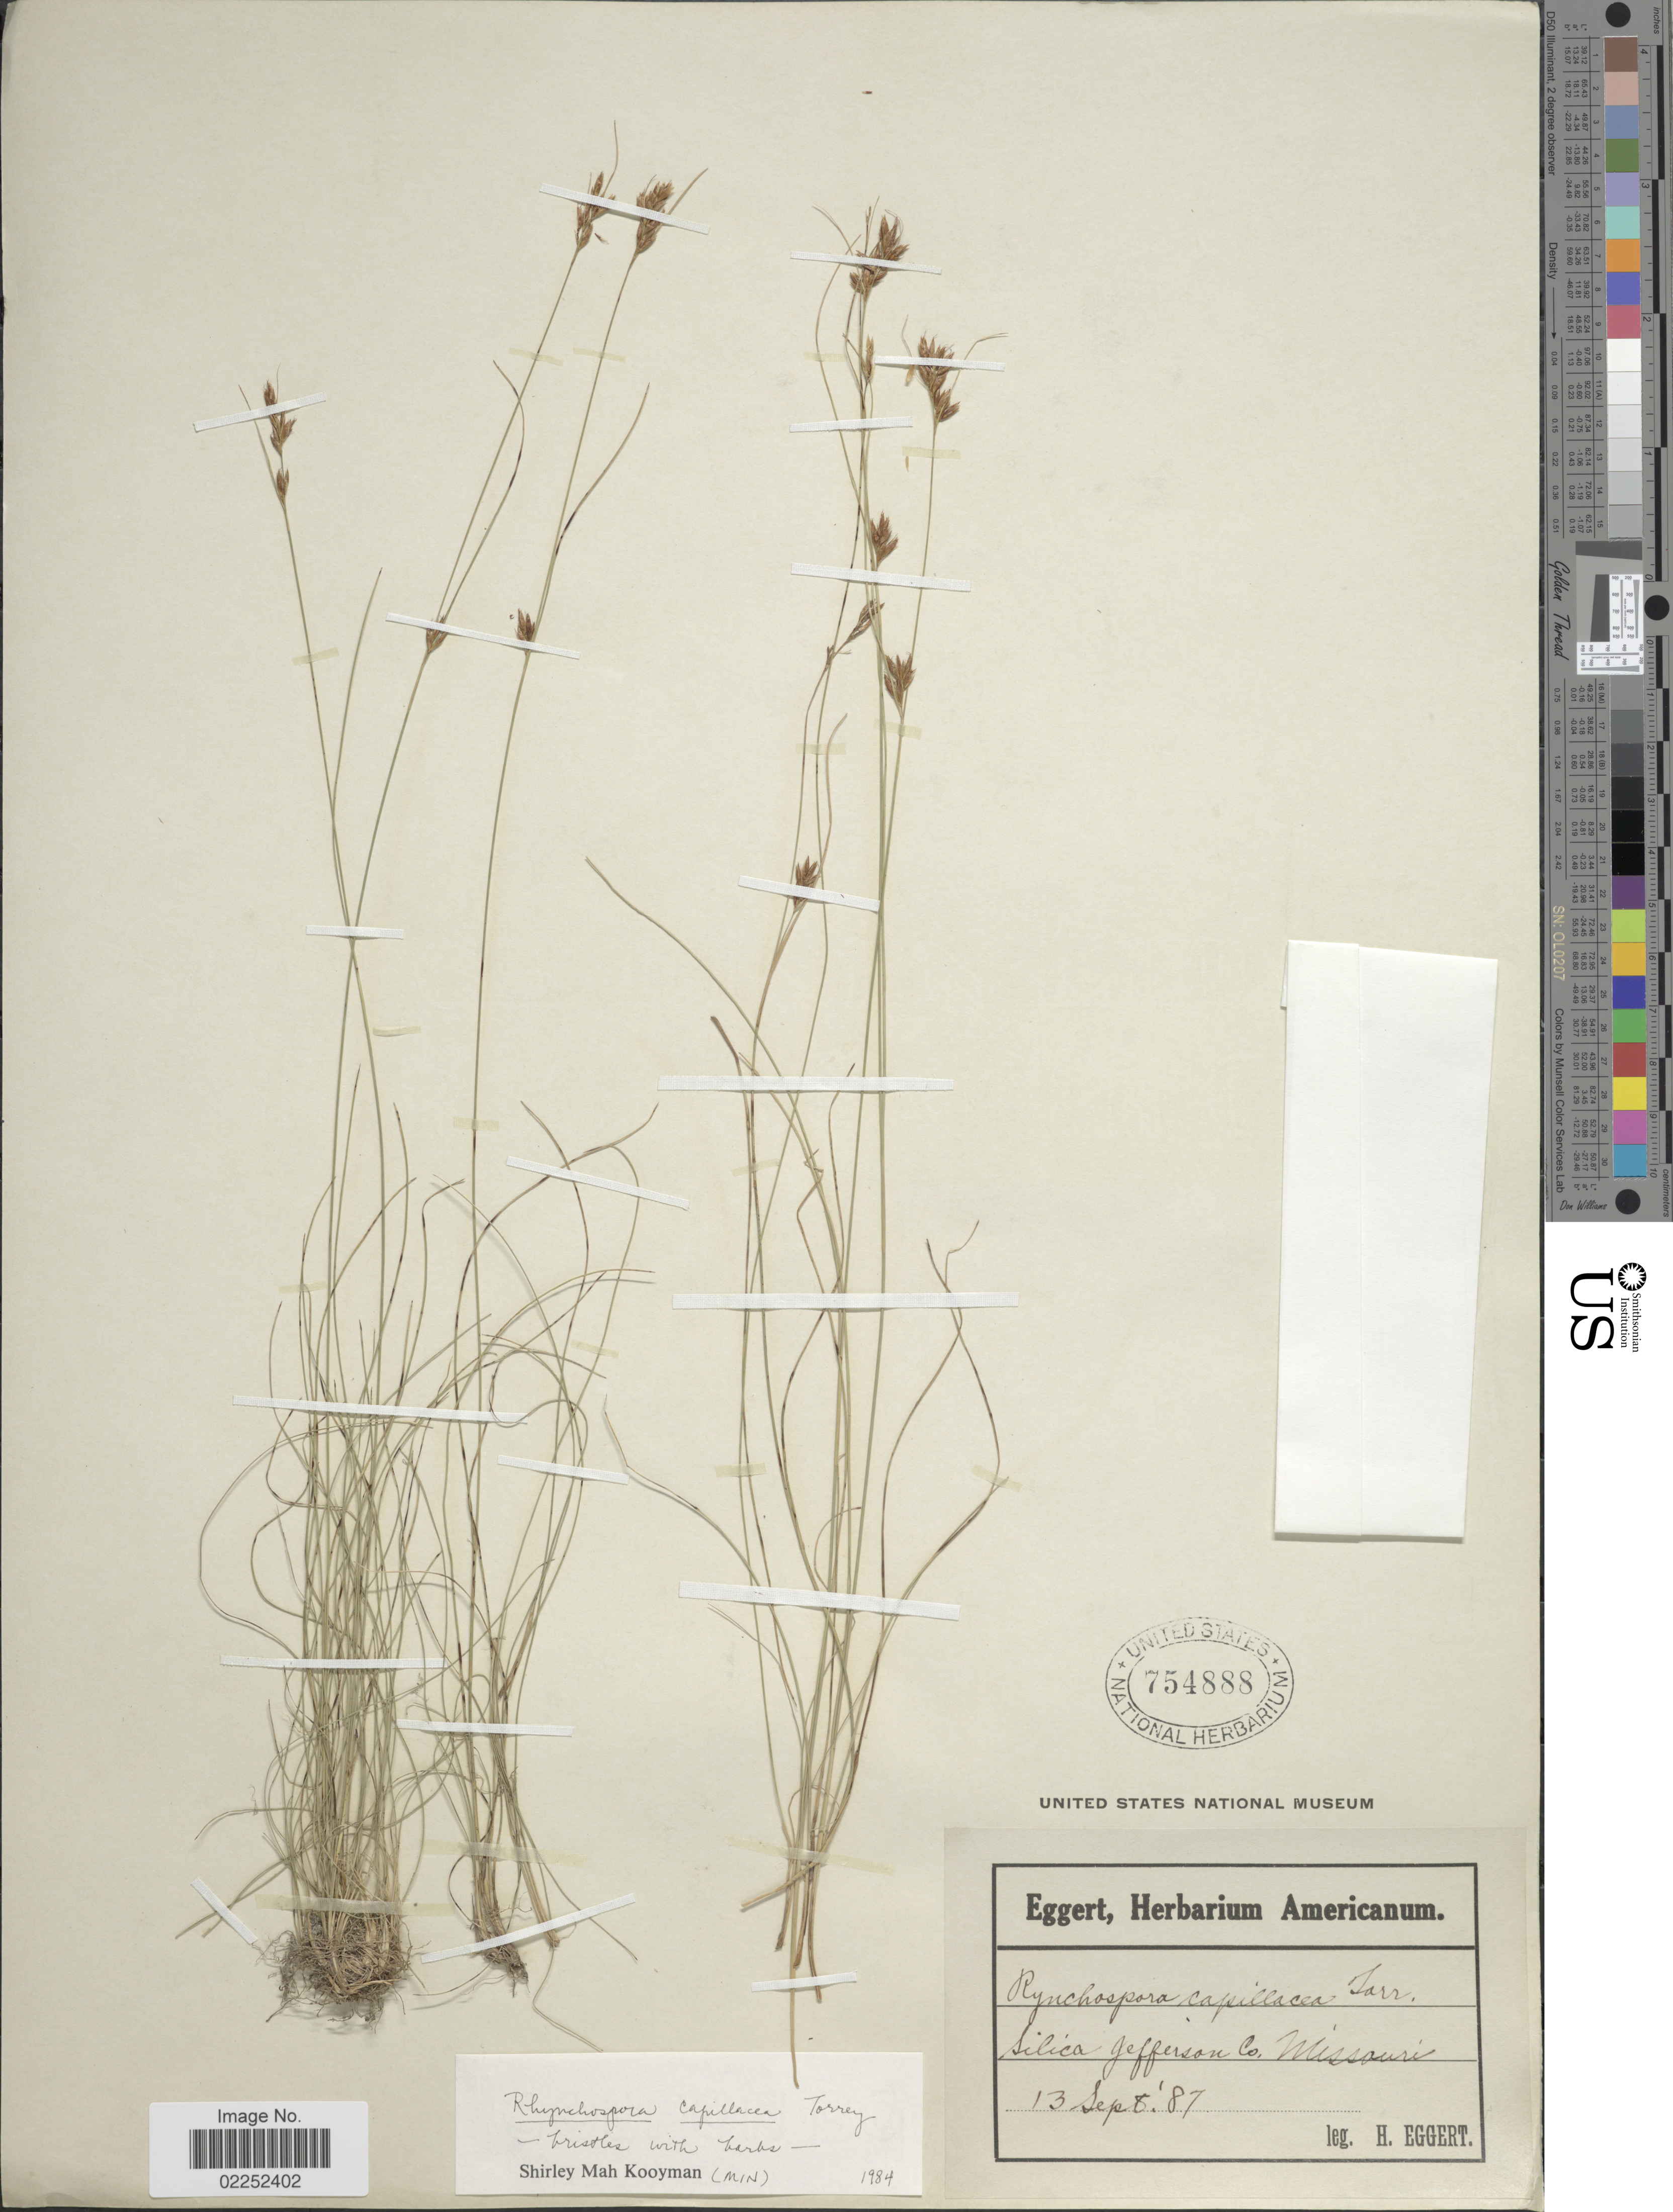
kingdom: Plantae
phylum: Tracheophyta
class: Liliopsida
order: Poales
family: Cyperaceae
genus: Rhynchospora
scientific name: Rhynchospora capillacea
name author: Torr.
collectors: H. Eggert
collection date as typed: Transcribed d/m/y: 13/9/87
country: United States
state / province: Missouri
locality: Silica Jefferson Co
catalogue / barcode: US 754888